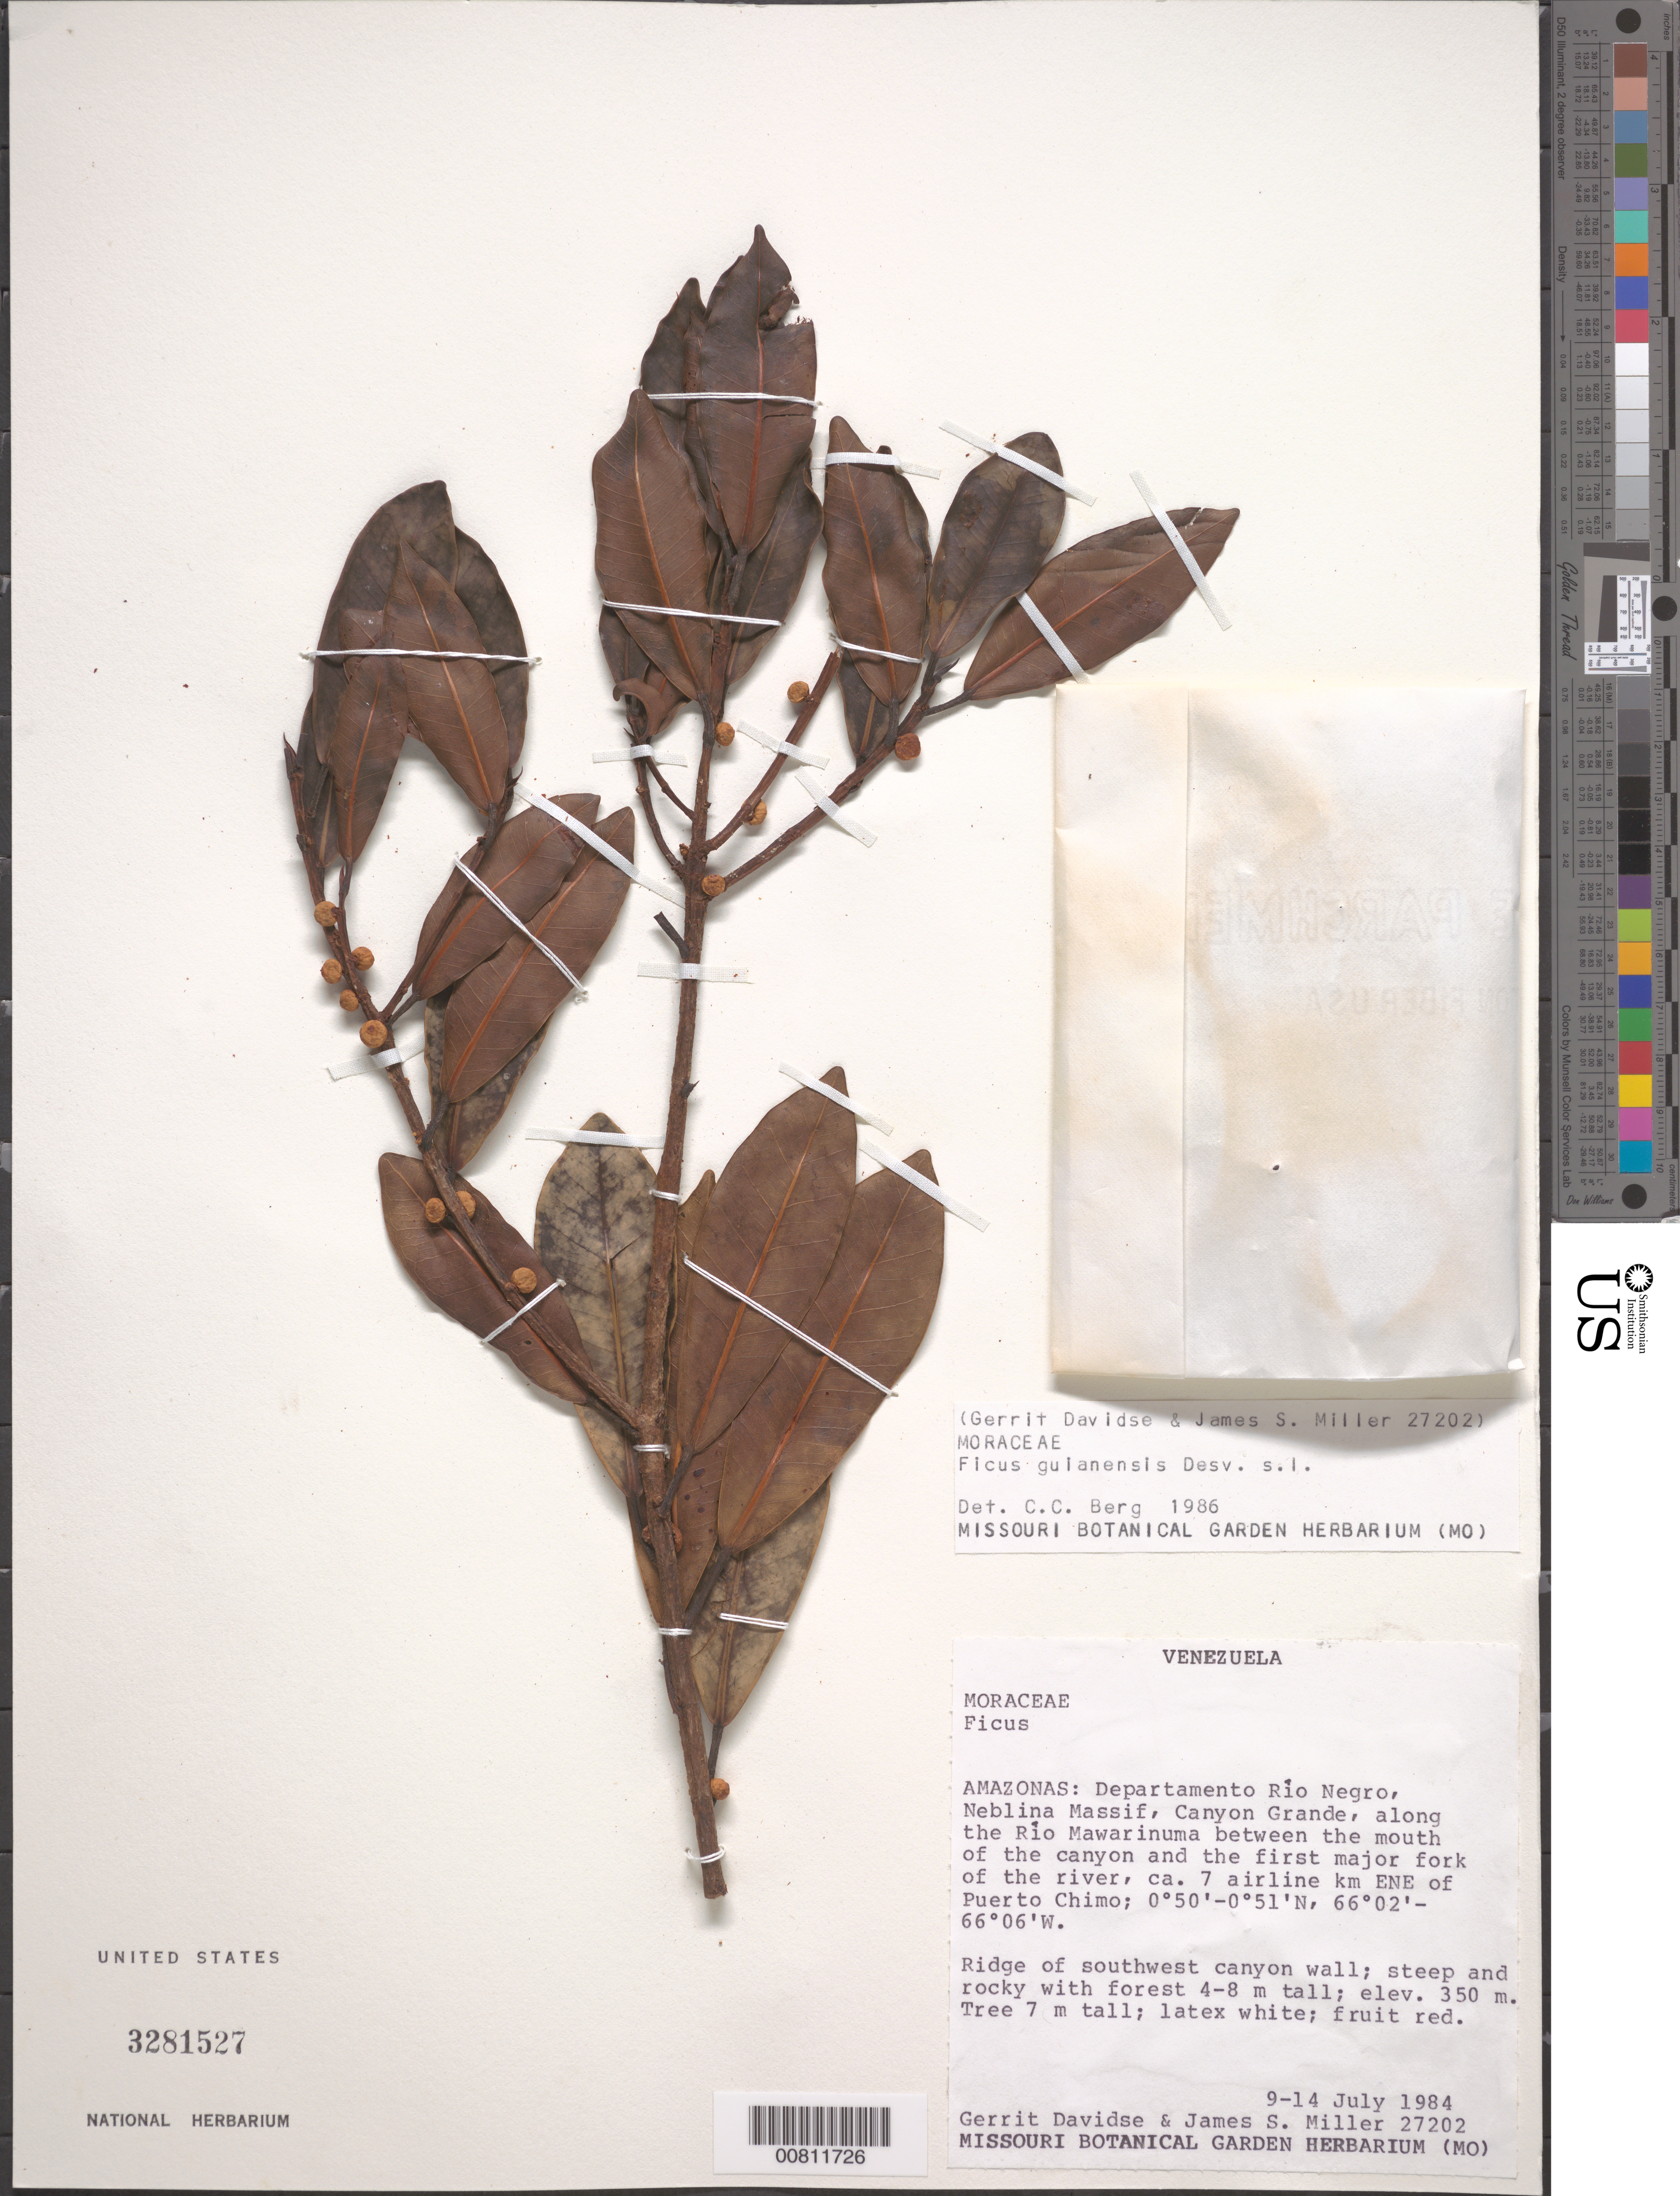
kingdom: Plantae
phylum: Tracheophyta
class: Magnoliopsida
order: Rosales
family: Moraceae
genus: Ficus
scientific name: Ficus guianensis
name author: Desv. ex Ham.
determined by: Berg, C. C.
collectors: G. Davidse & J. S. Miller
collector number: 27202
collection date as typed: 9-Jul-84 to 14-Jul-84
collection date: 1984-07-09/1984-07-14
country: Venezuela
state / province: Amazonas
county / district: Río Negro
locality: Neblina Massif, Canyon Grande, along Río Mawarinuma, 7 airline km E-NE of Puerto Chimo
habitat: Along river between mouth of the canyon and first major fork of river; ridge of SW canyon wall, steep and rocky with forest 4-8m tall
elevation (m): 350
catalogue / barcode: US 3281527